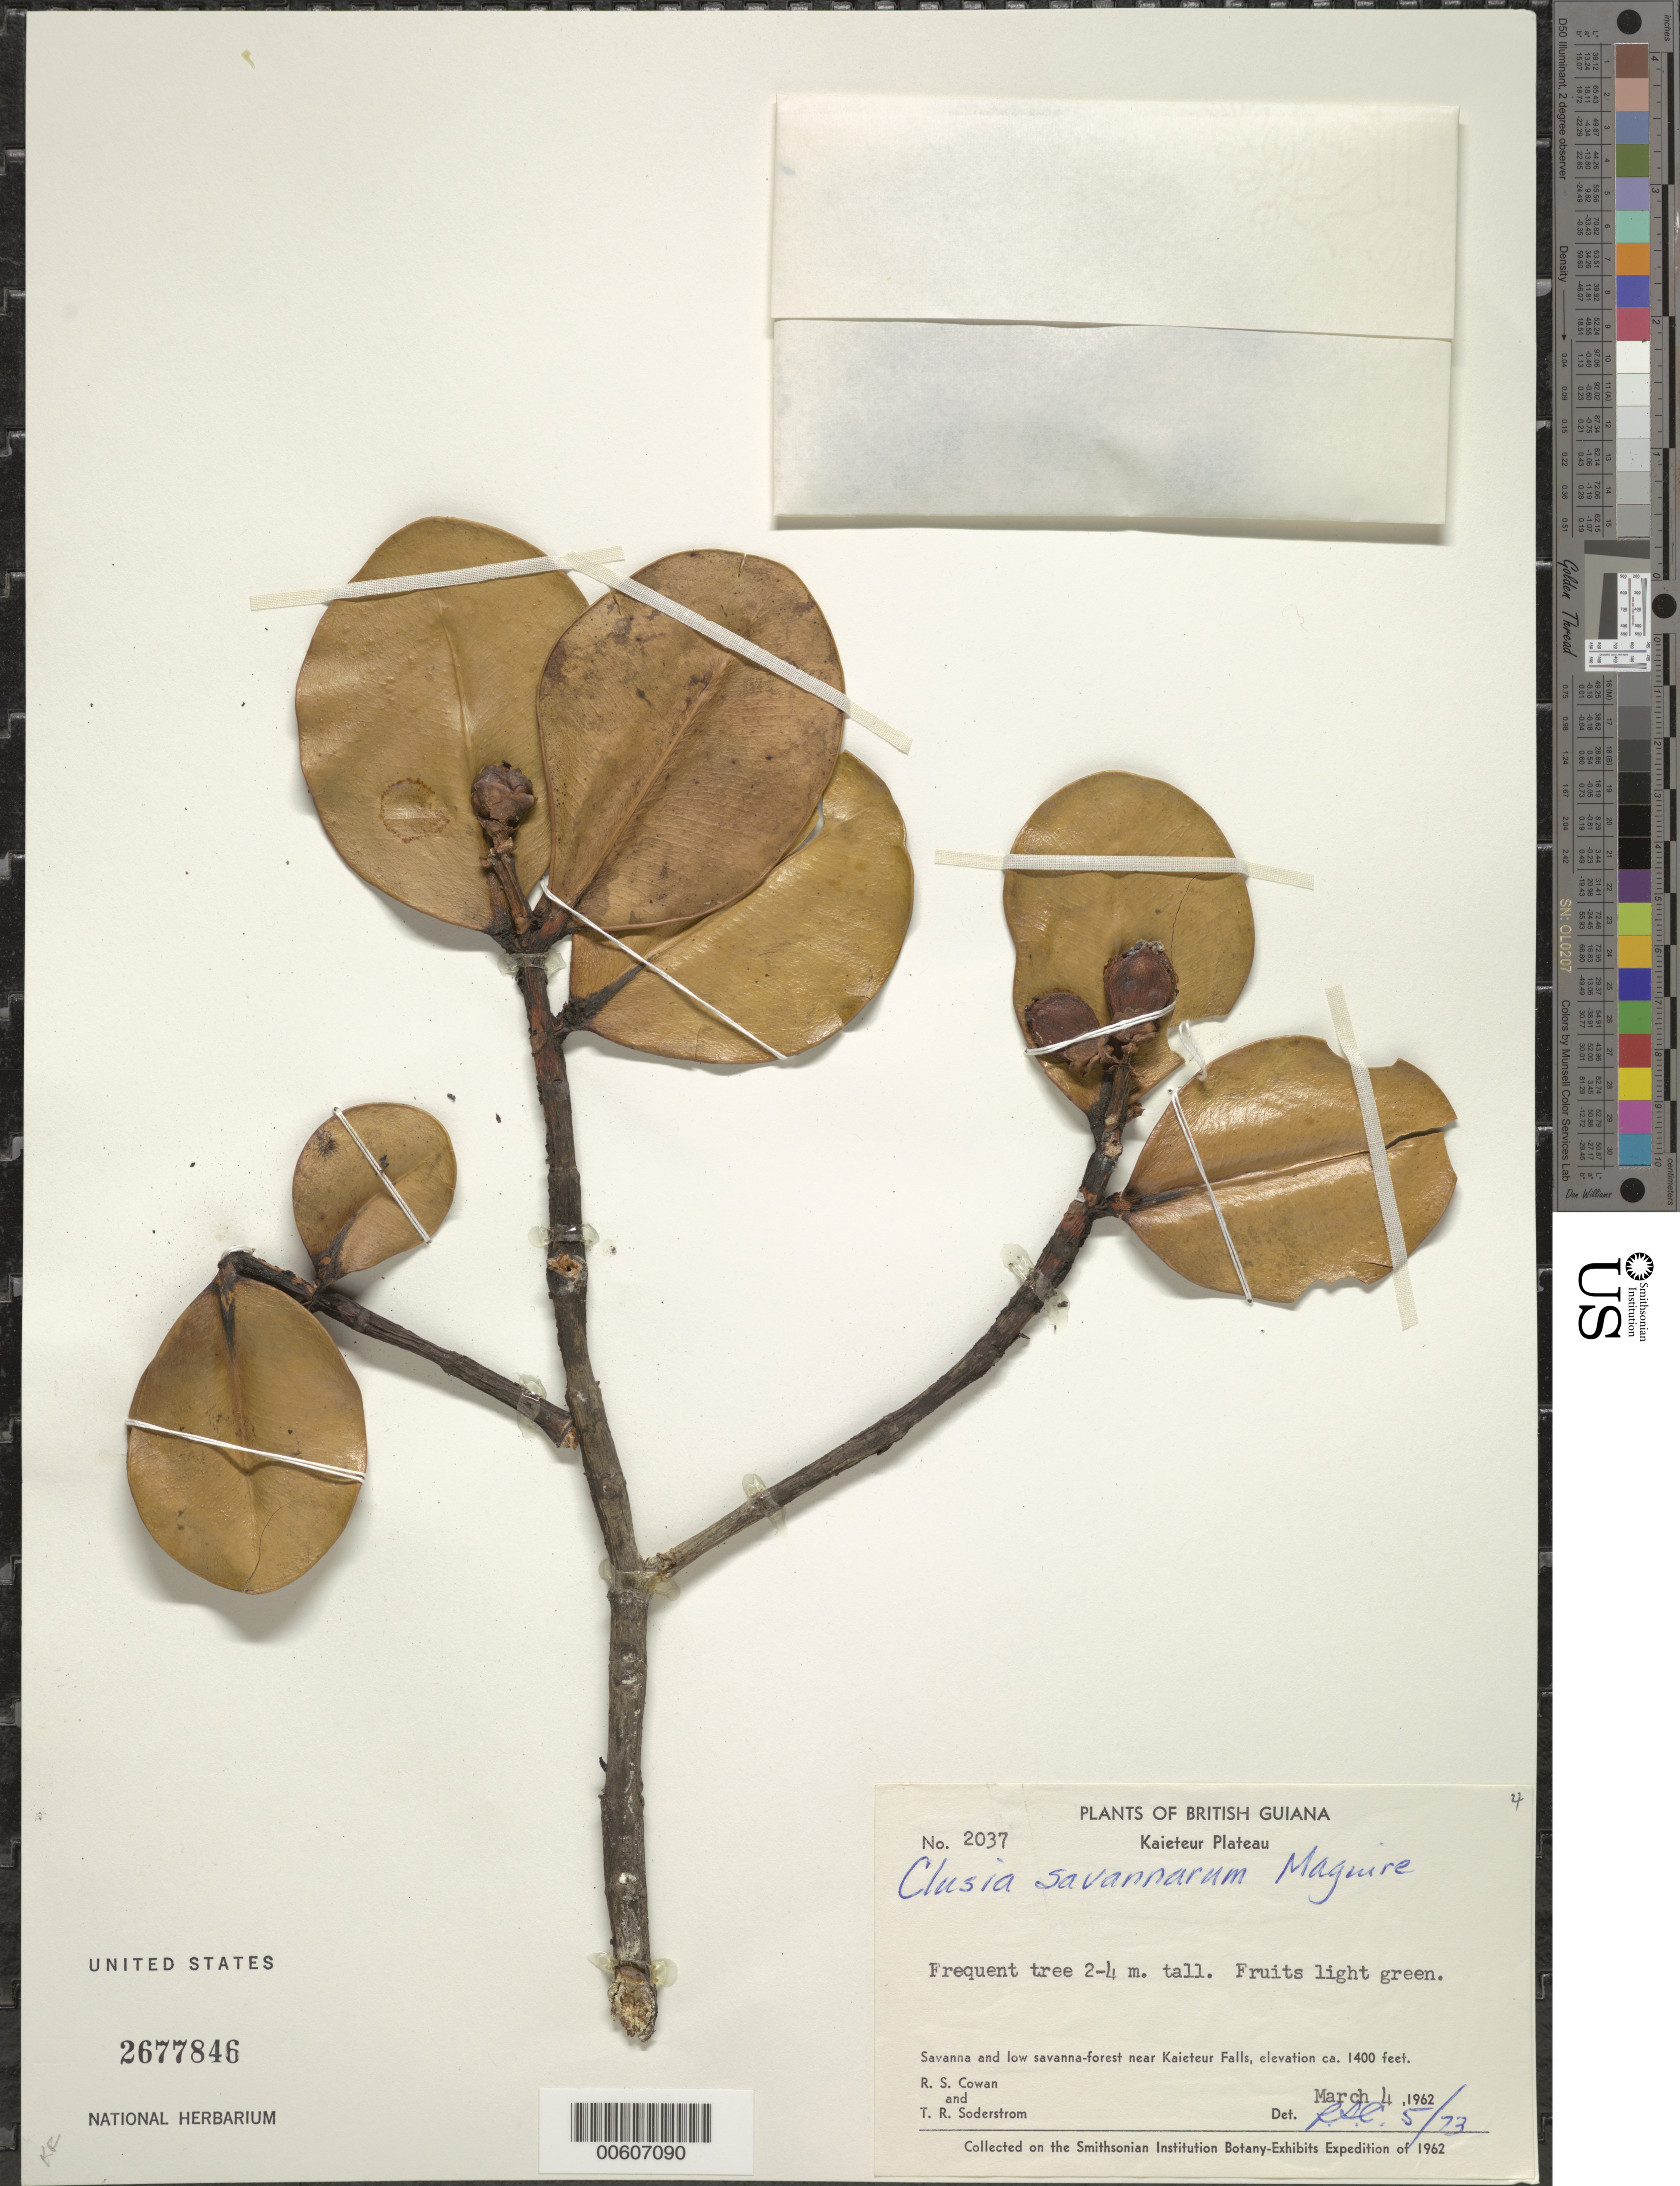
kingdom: Plantae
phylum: Tracheophyta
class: Magnoliopsida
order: Malpighiales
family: Clusiaceae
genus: Clusia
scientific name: Clusia savannarum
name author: Maguire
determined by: Cowan, R. S.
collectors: R. S. Cowan & T. R. Soderstrom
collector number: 2037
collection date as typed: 4-Mar-62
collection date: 1962-03-04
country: Guyana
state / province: Potaro-Siparuni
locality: Kaieteur Falls, savanna near falls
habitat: Savanna and low savanna-forest, in rocky soil in full sun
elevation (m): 427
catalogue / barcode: US 2677846